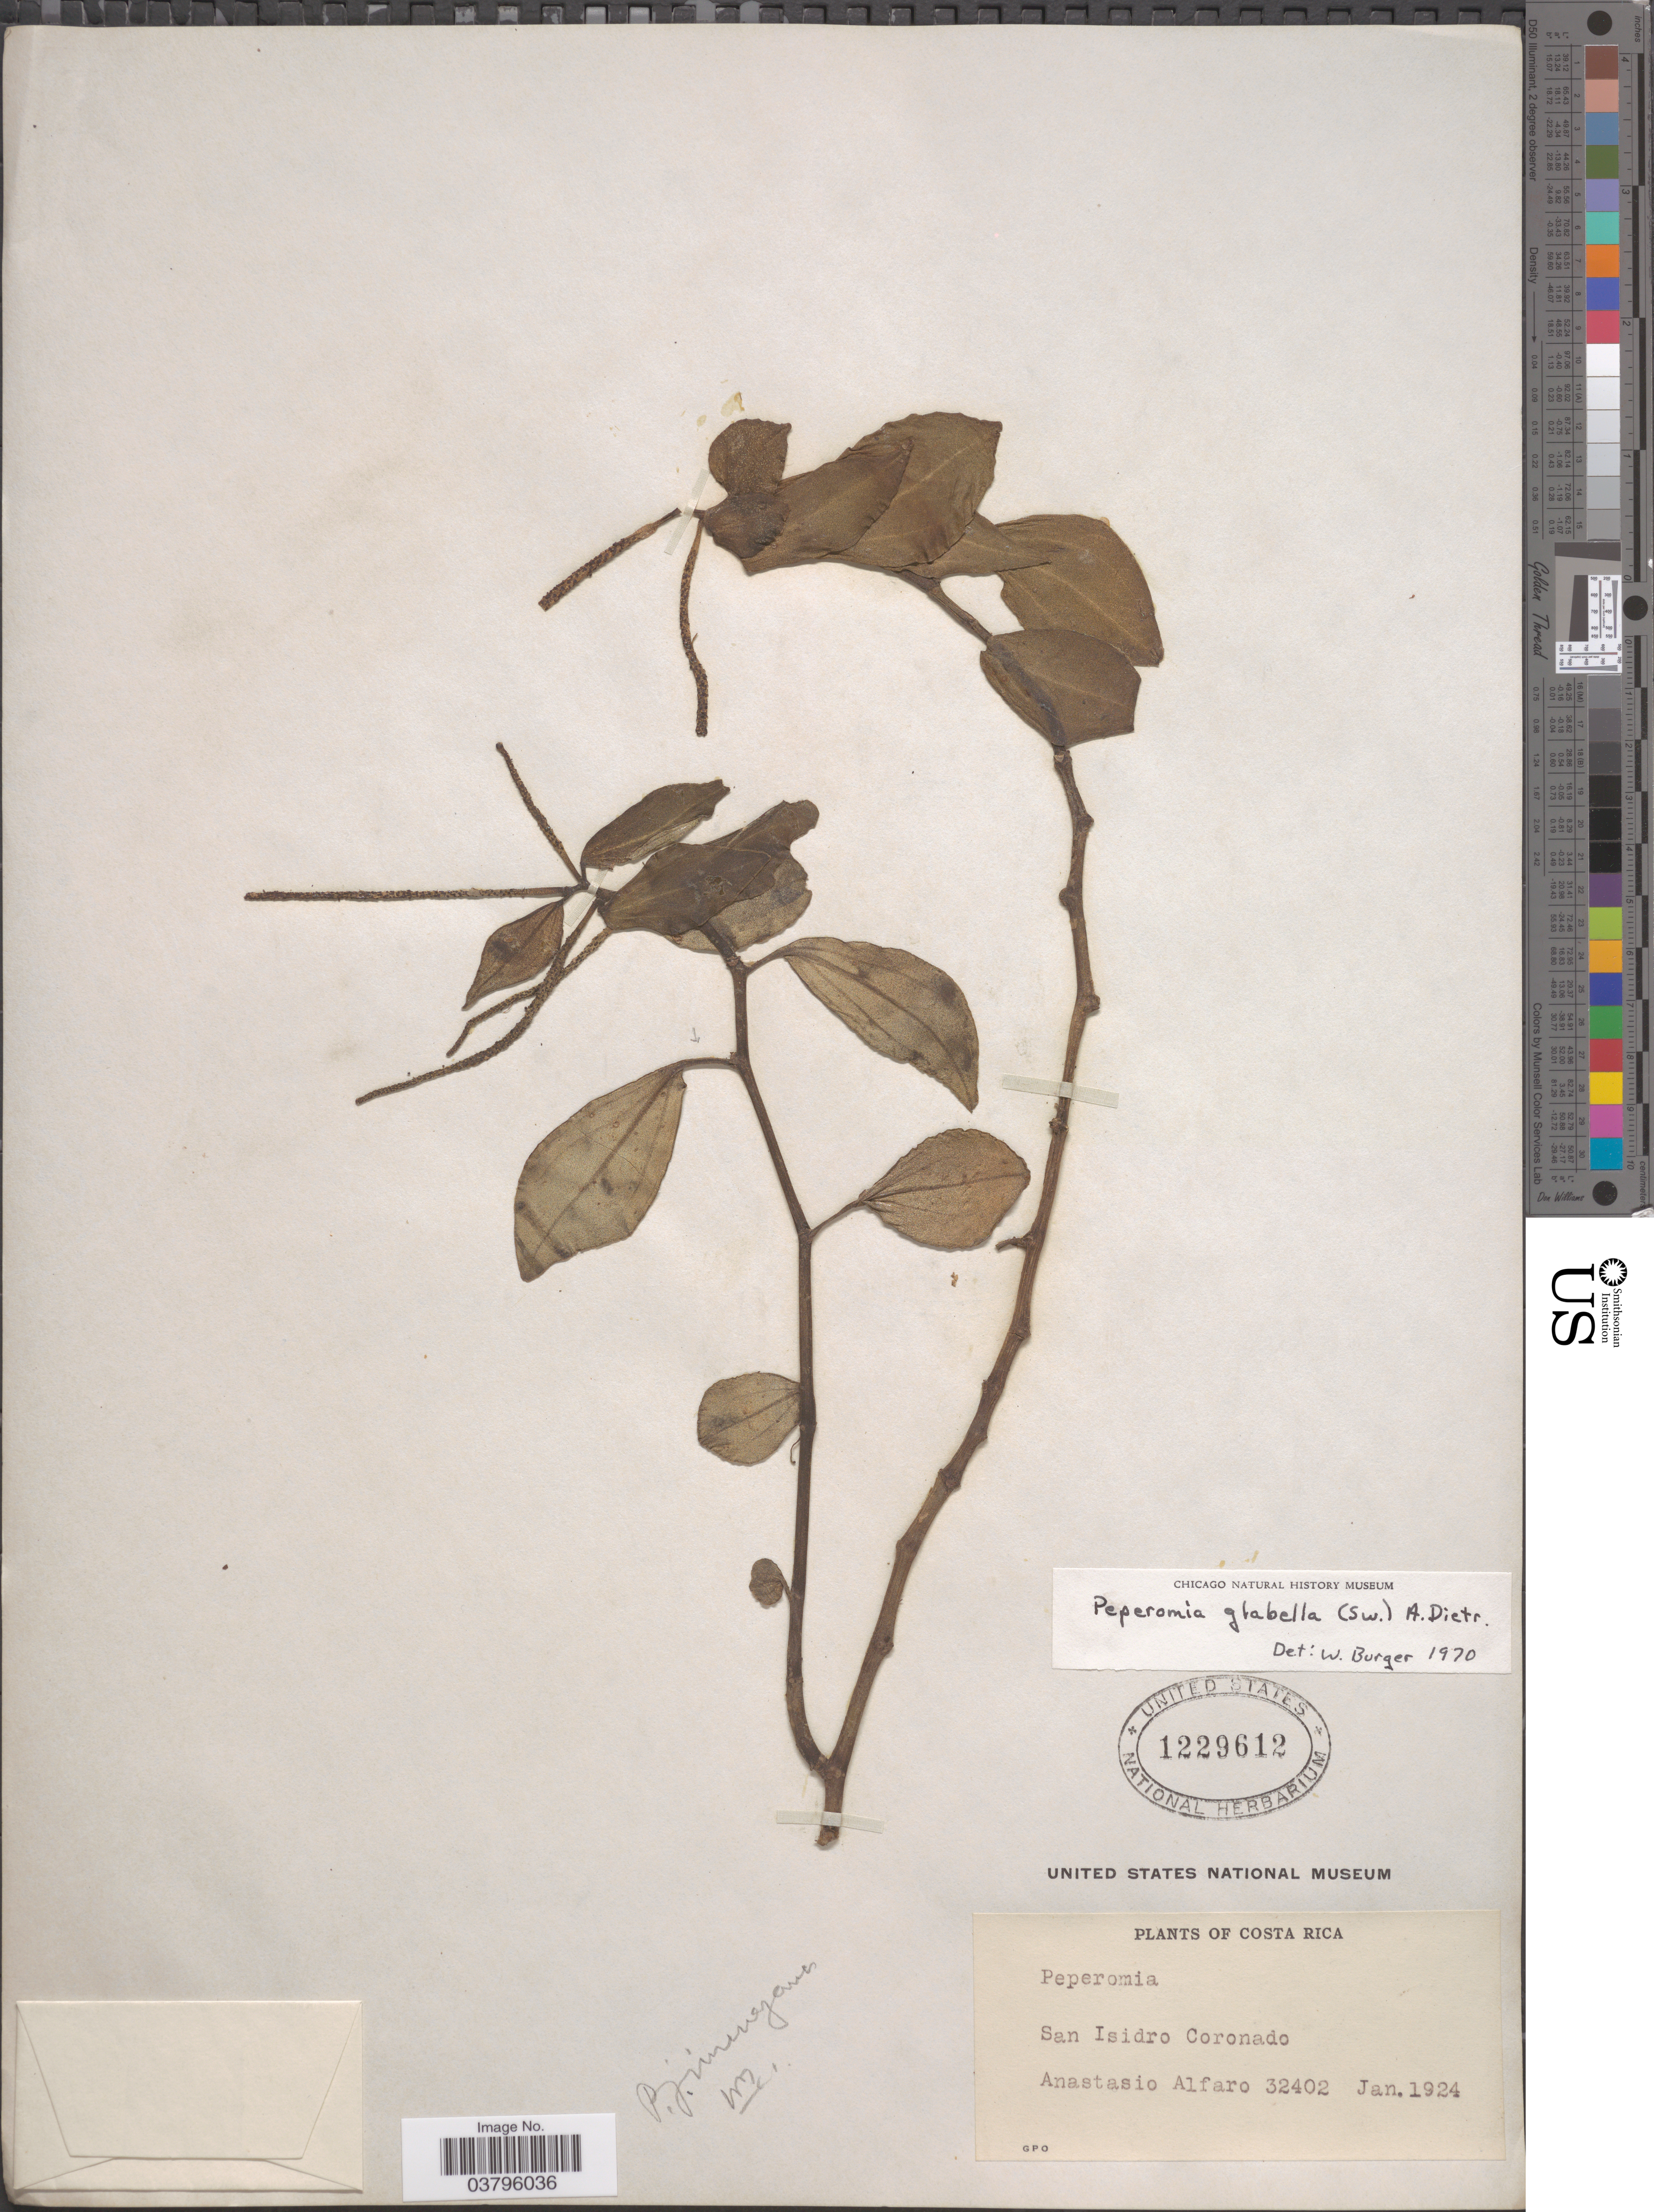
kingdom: Plantae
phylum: Tracheophyta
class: Magnoliopsida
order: Piperales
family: Piperaceae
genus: Peperomia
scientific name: Peperomia san-felipensis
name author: C. DC.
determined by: Jiménez, José Estaban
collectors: A. Alfaro Gonzalez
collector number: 32402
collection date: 1924-01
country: Costa Rica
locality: San Isidro Coronado.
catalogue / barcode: US 1229612